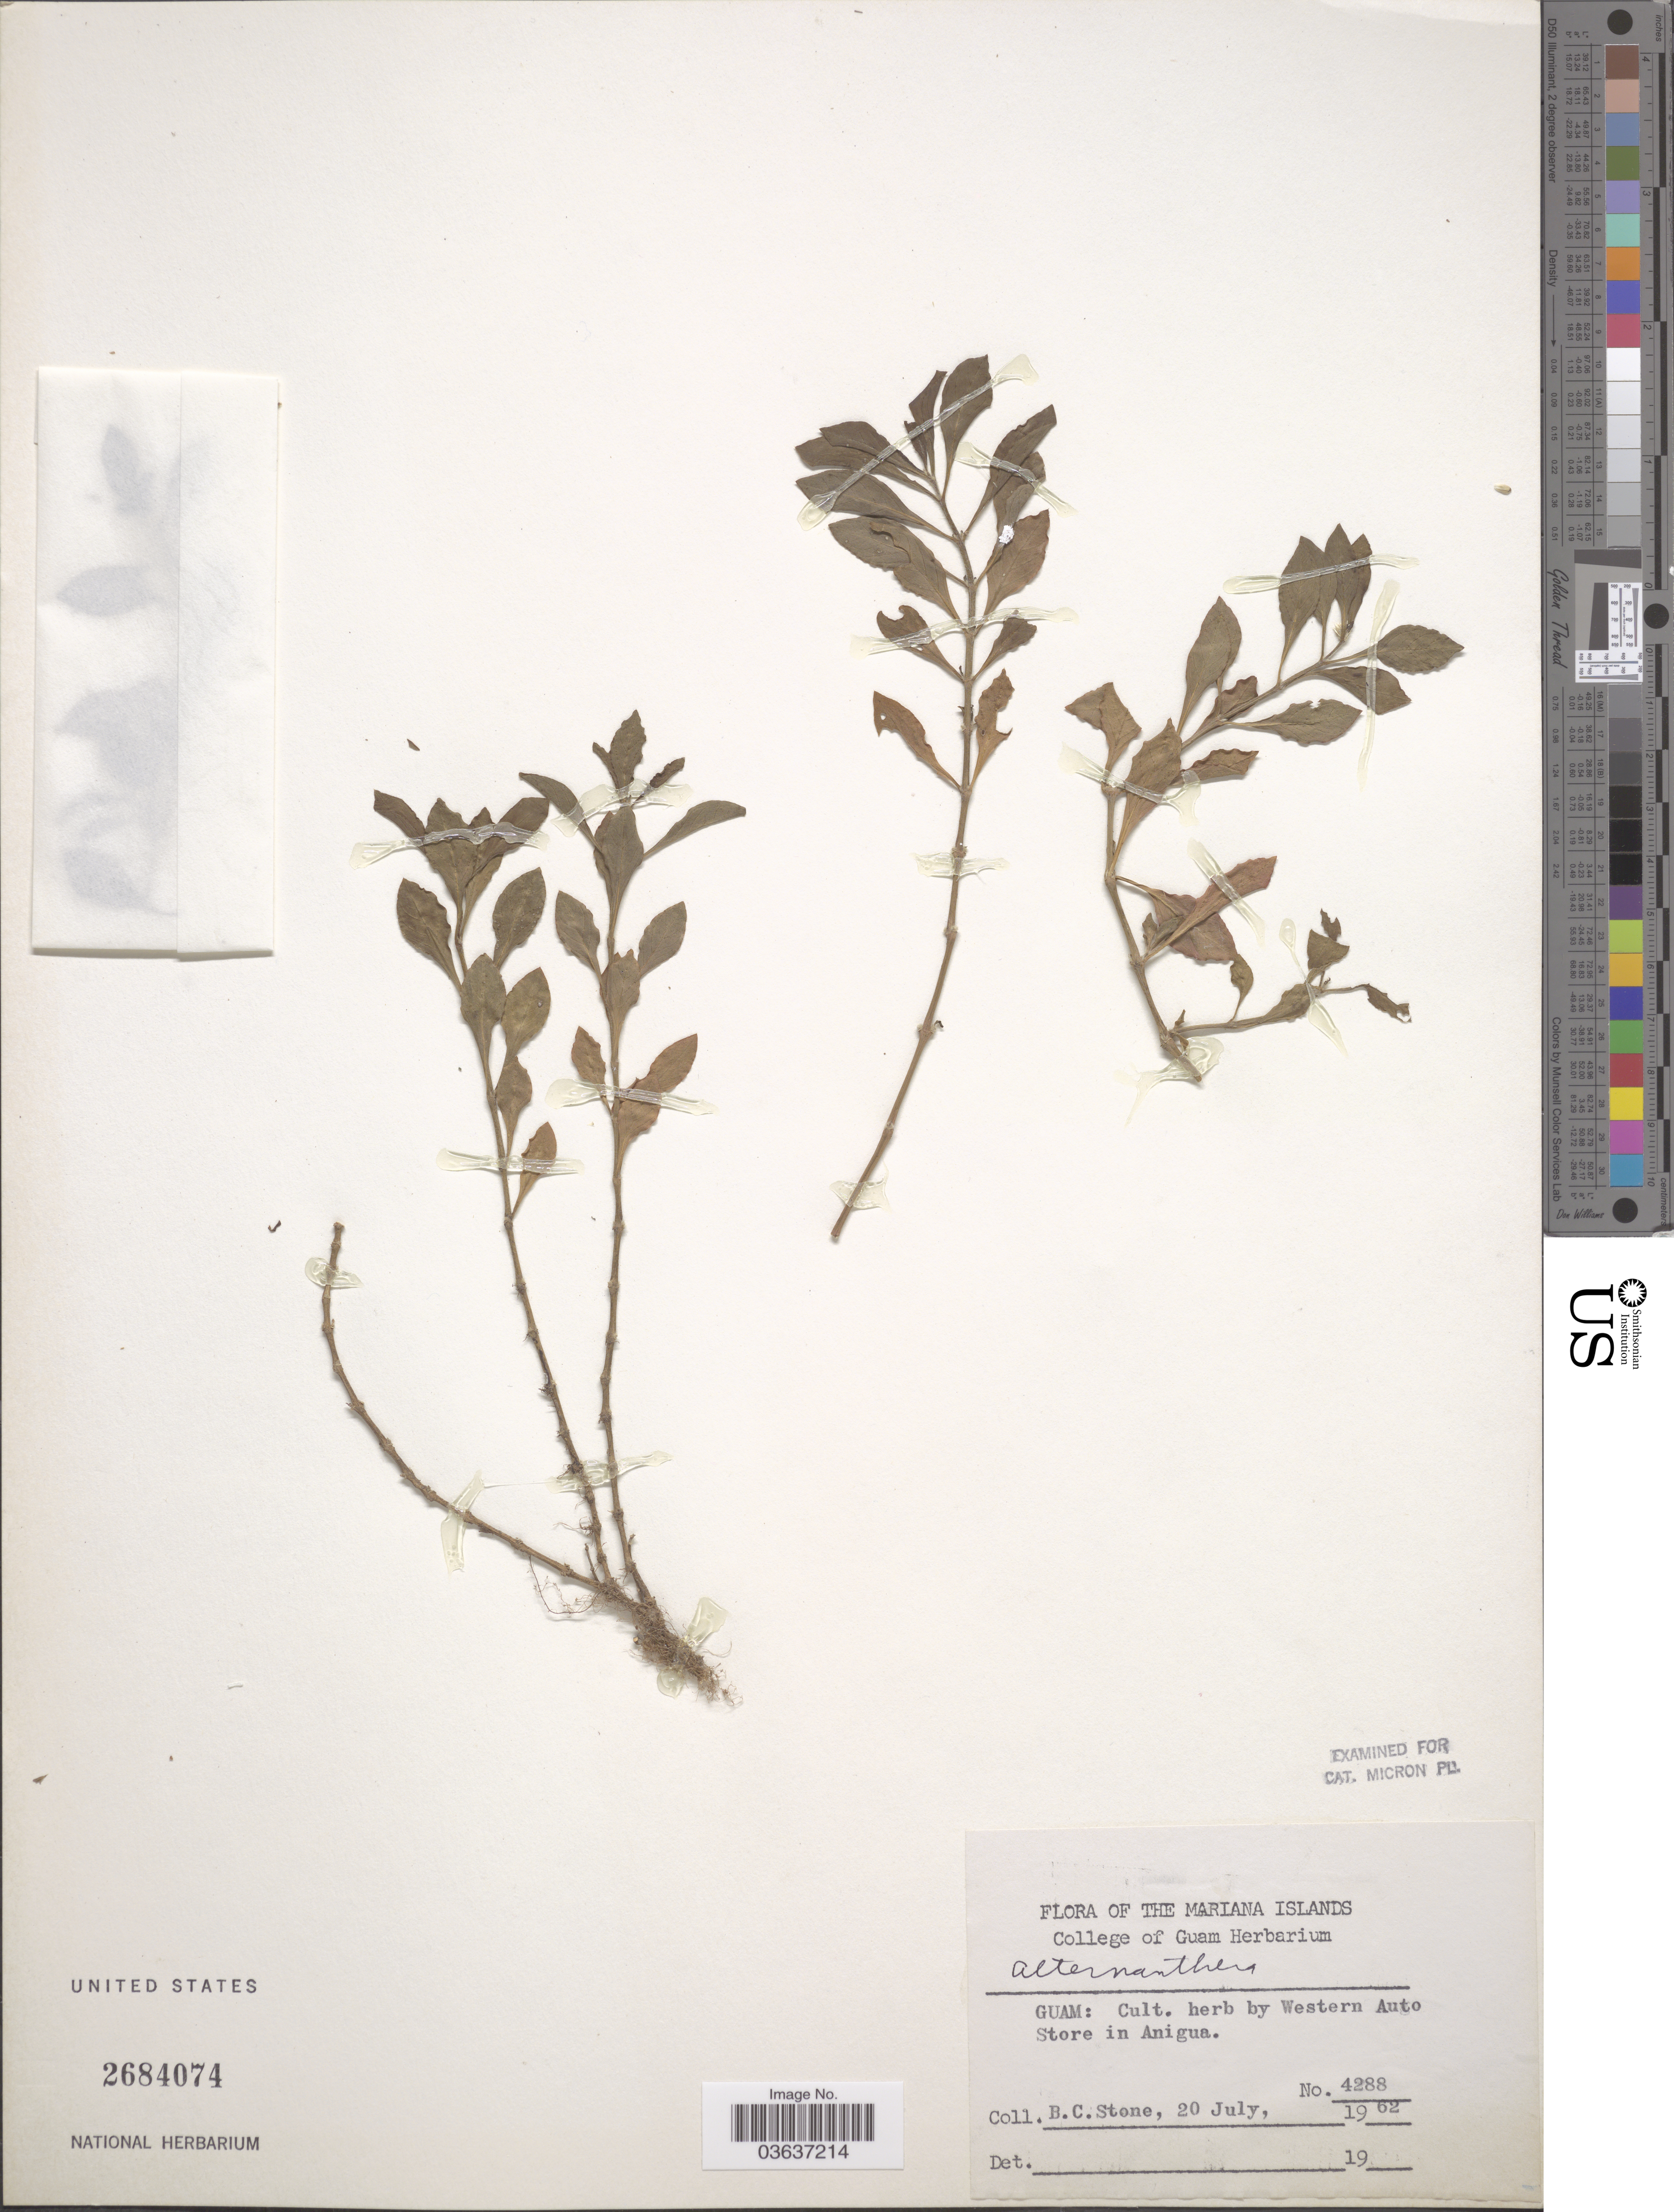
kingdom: Plantae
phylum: Tracheophyta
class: Magnoliopsida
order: Caryophyllales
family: Amaranthaceae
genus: Alternanthera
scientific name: Alternanthera sp.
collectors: B. C. Stone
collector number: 4288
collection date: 1962-07-20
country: Guam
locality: The Mariana Islands. Western Auto Store in Anigua [unsure placement]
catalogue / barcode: US 2684074